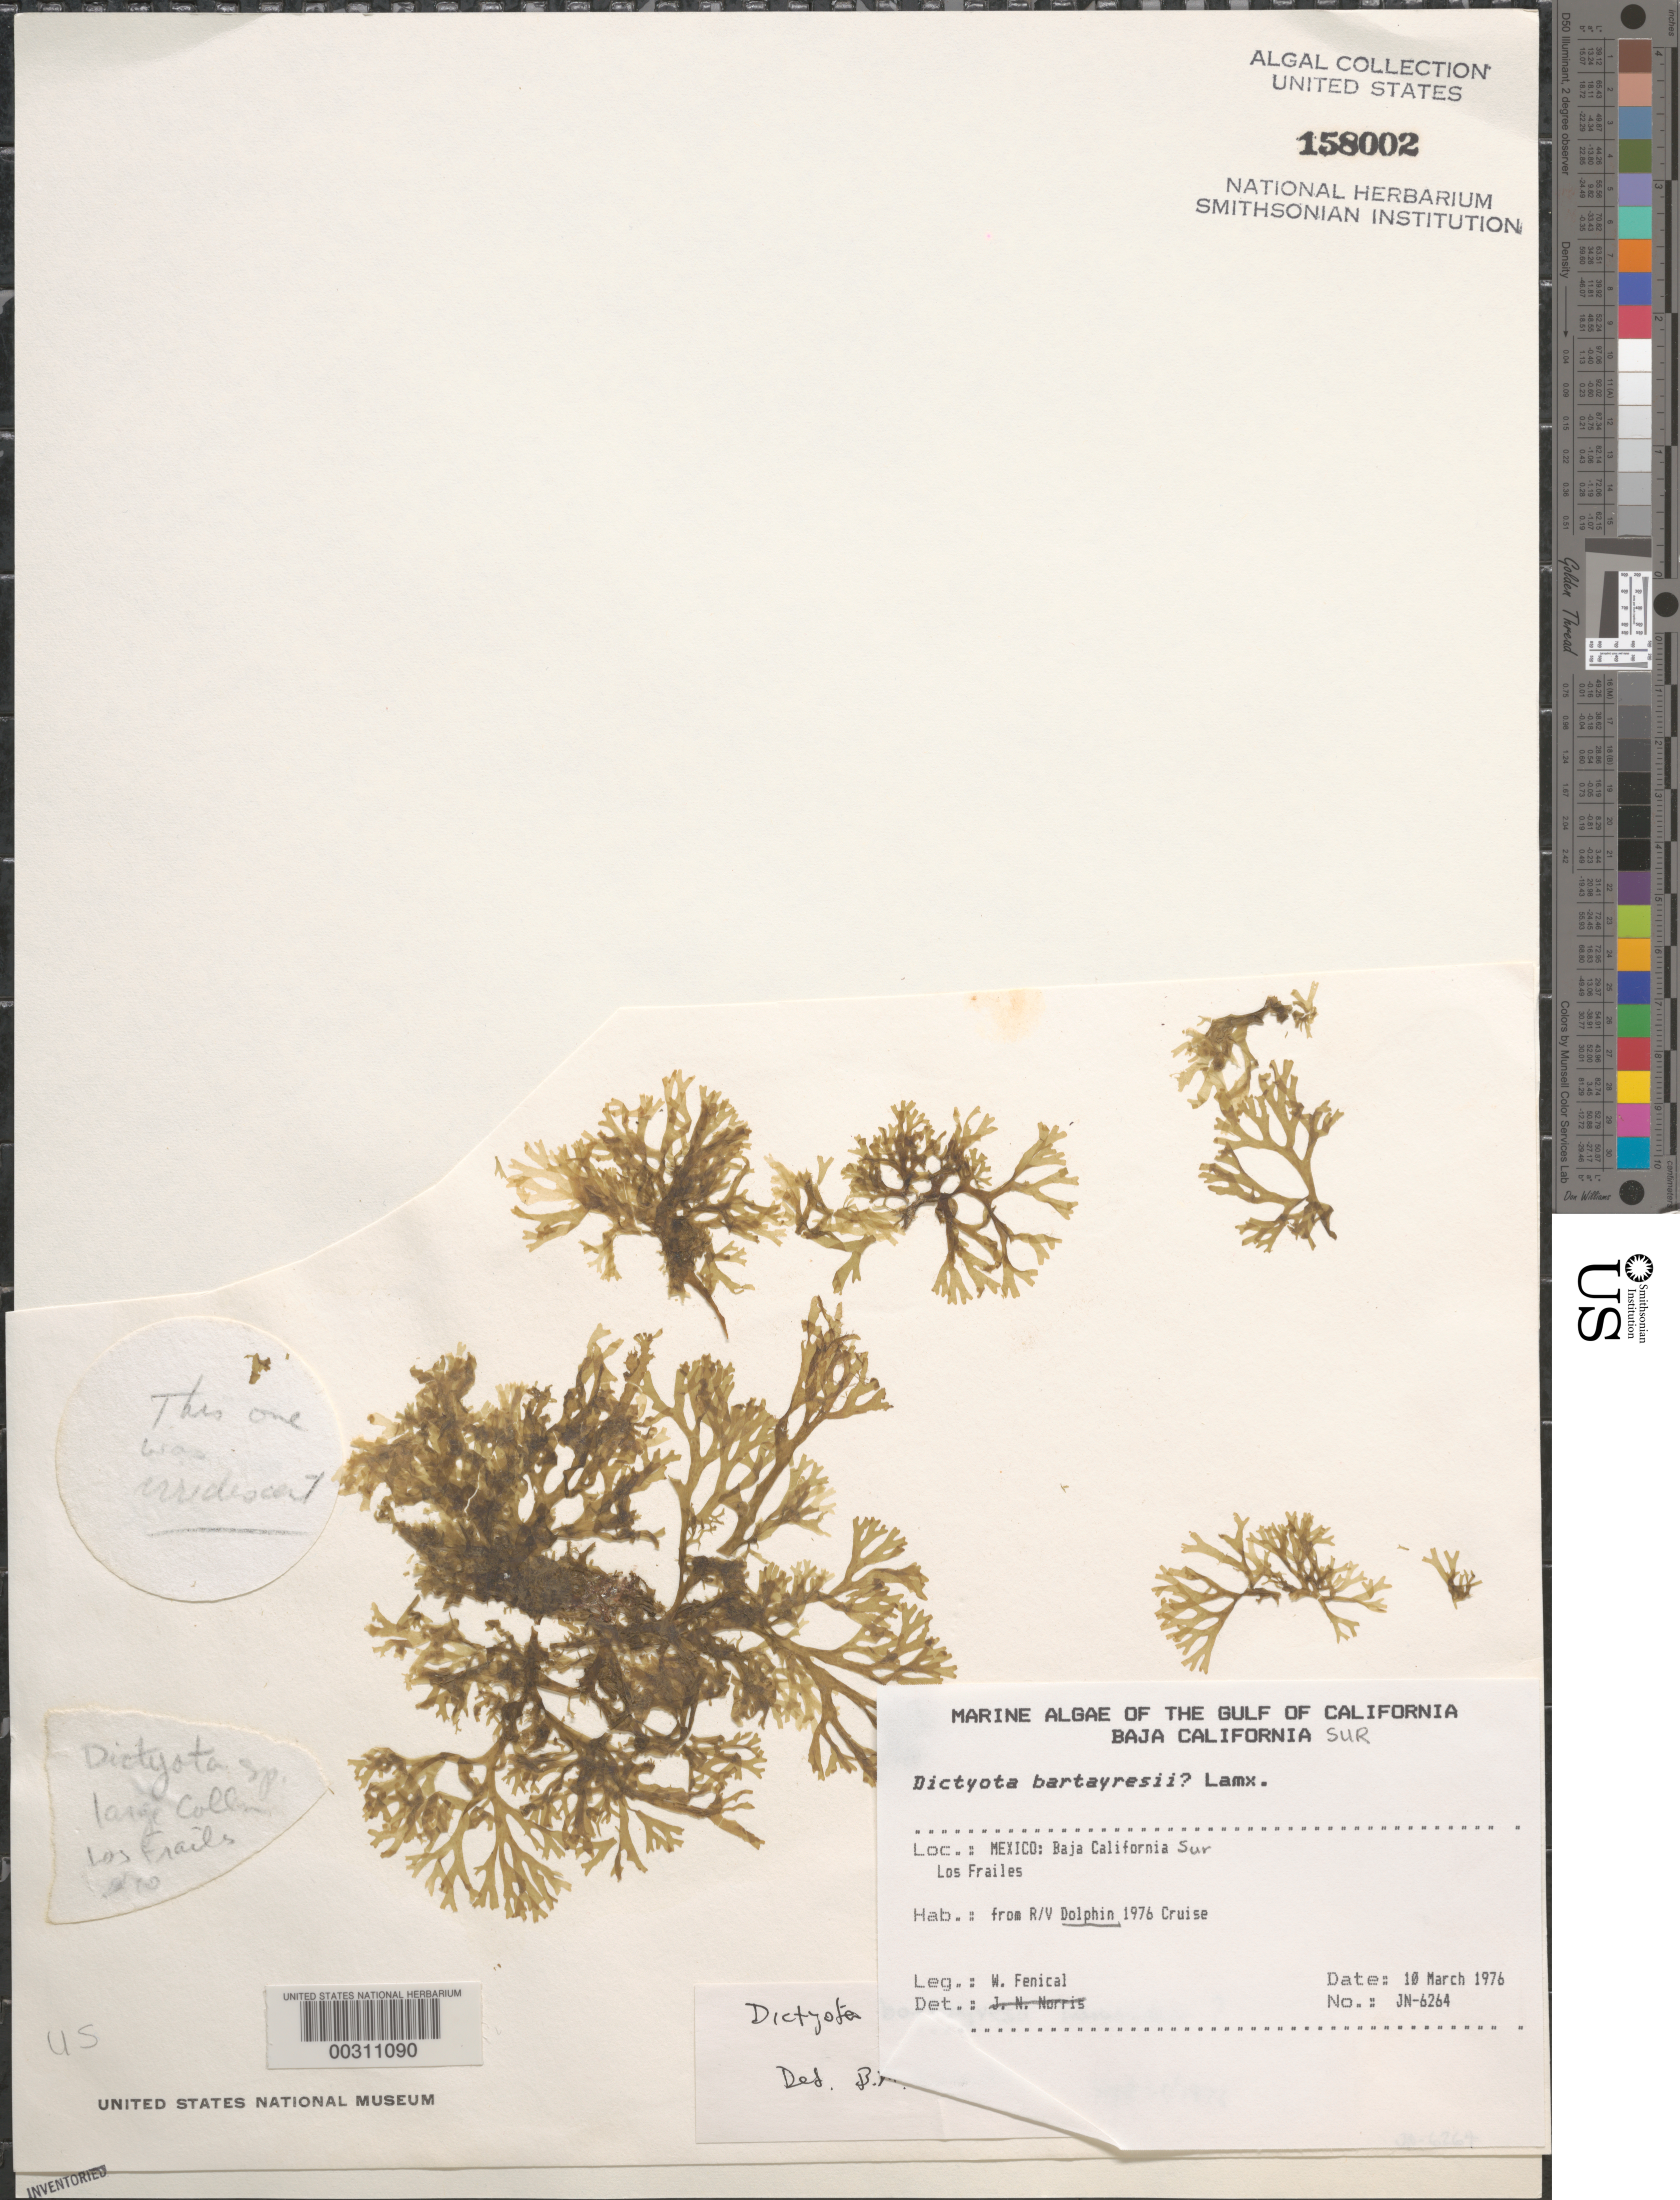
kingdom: Chromista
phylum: Ochrophyta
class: Phaeophyceae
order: Dictyotales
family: Dictyotaceae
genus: Dictyota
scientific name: Dictyota bartayresiana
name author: J.V.Lamouroux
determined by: Allender, B. M.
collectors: W. Fenical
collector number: Jn-6264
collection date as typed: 10 Mar 1976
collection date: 1976-03-10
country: Mexico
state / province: Baja California Sur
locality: Los Frailes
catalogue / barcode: US 158002